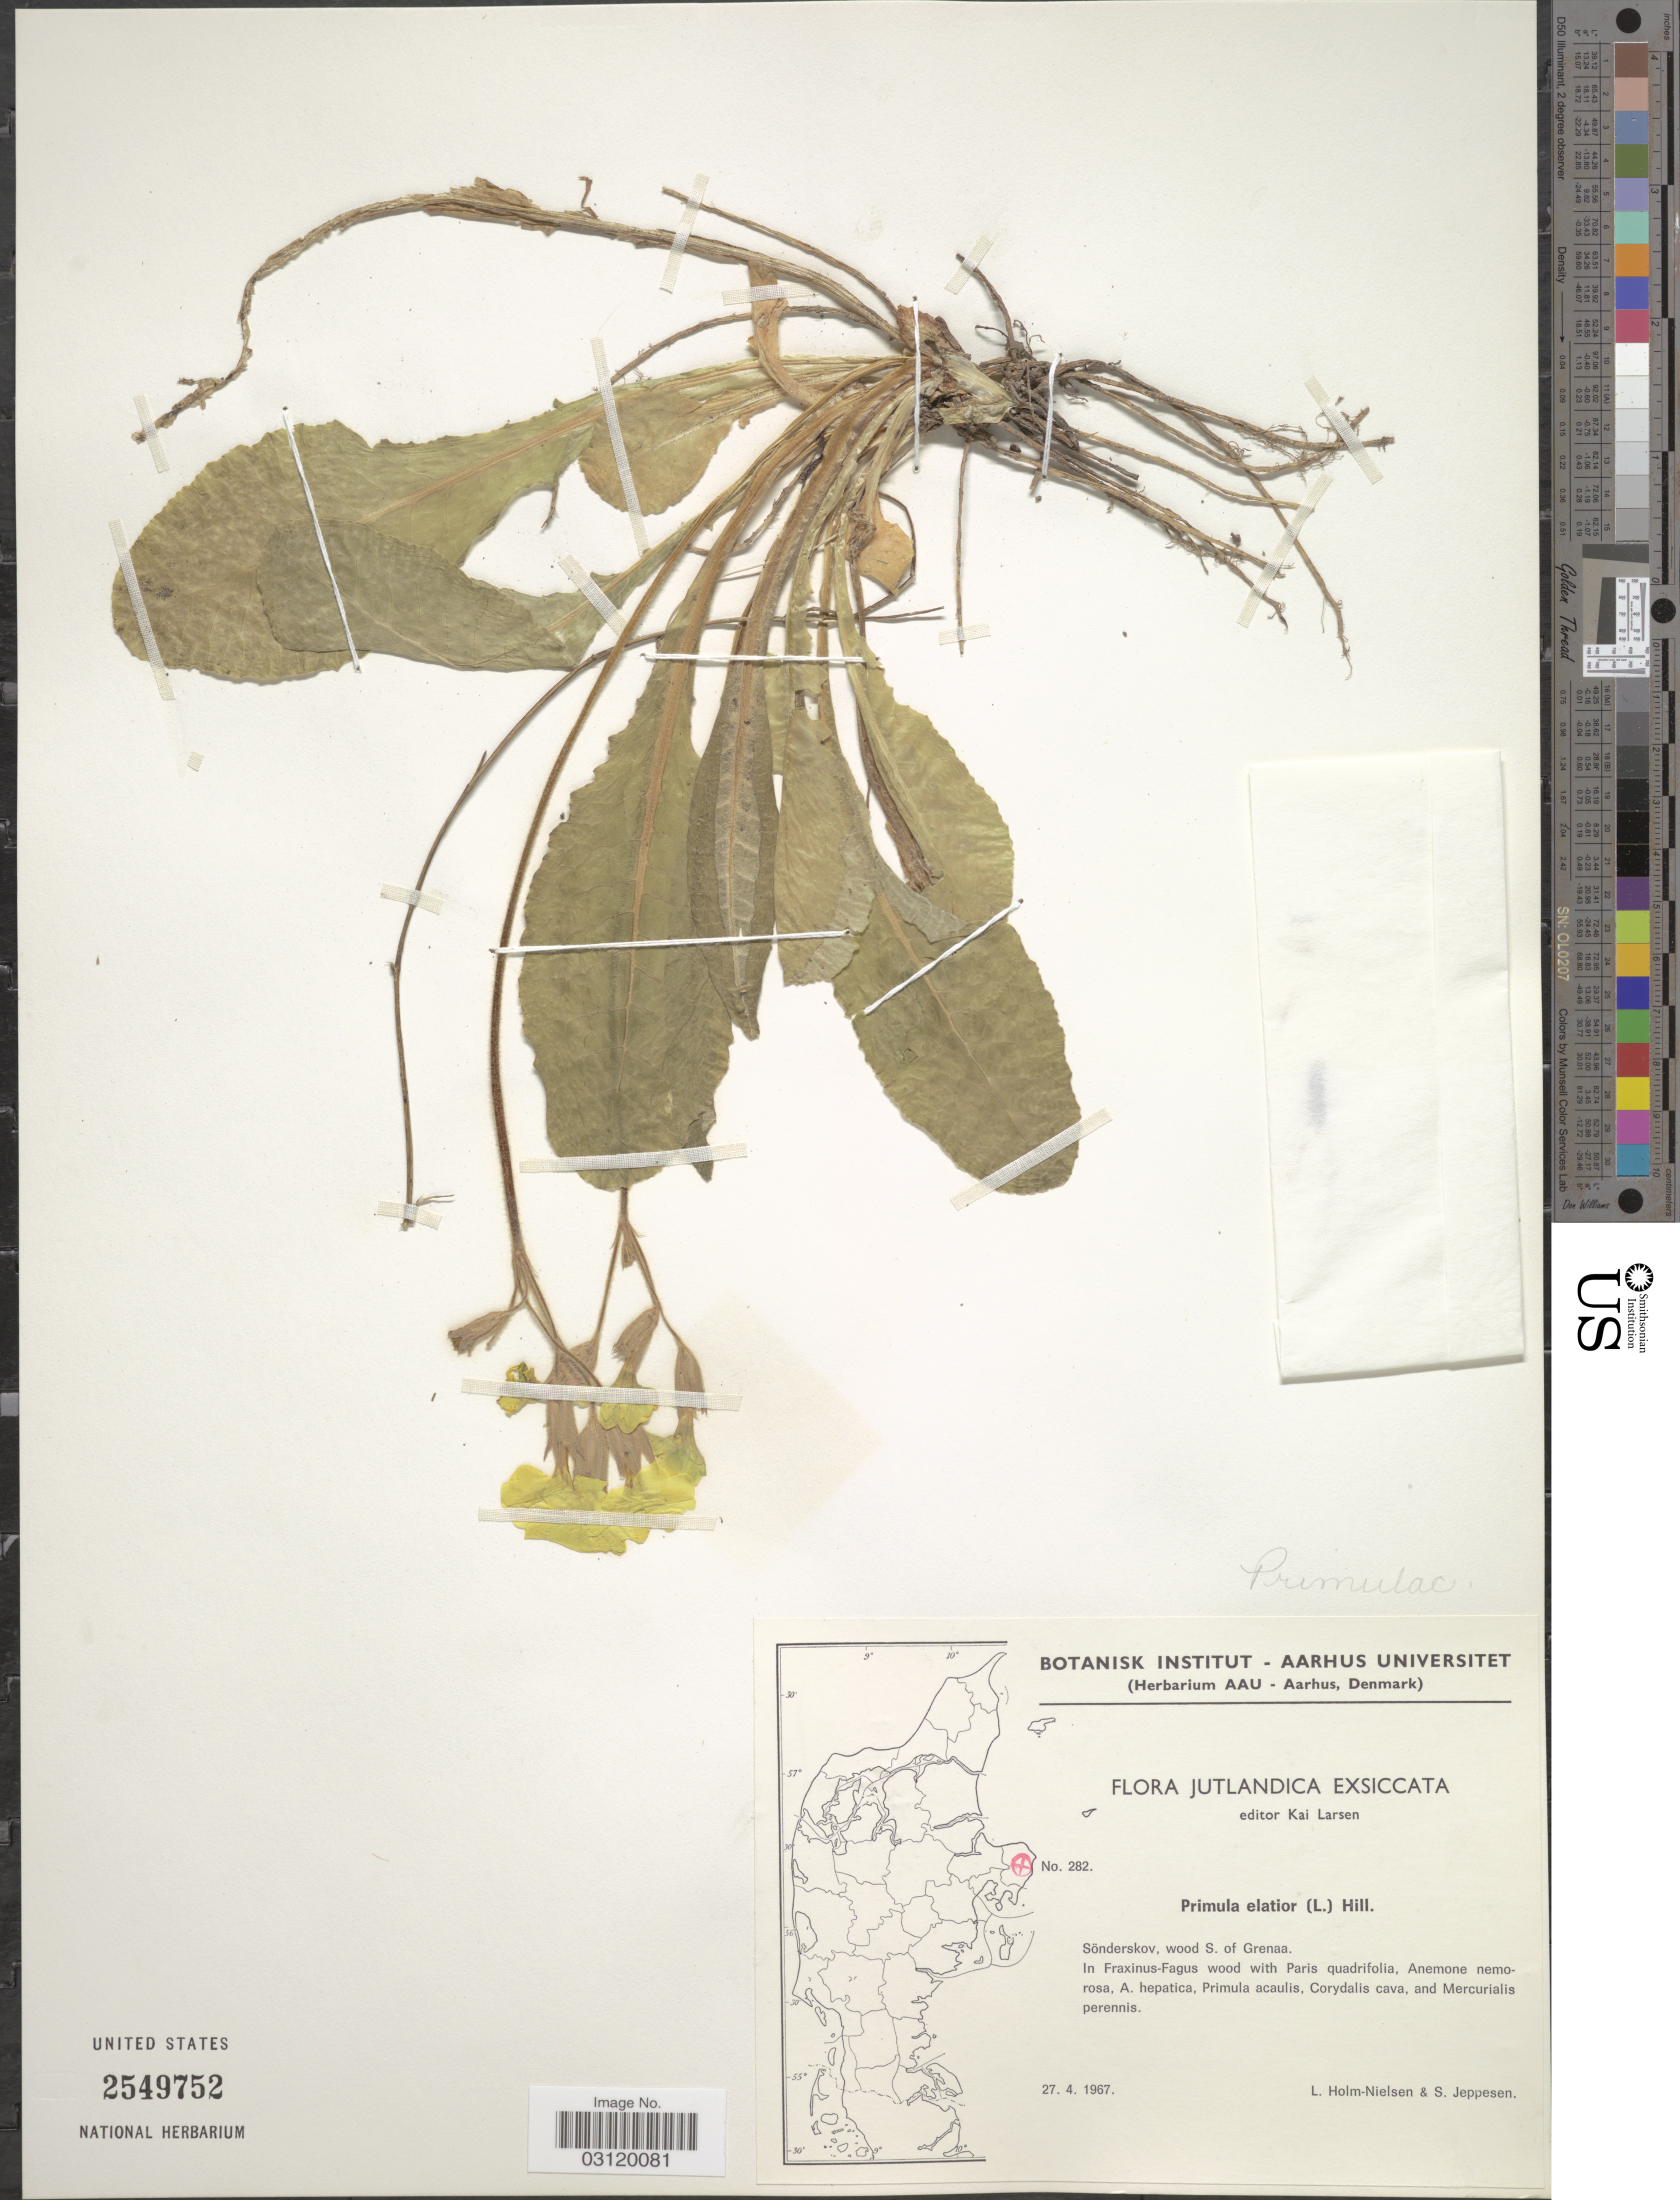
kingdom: Plantae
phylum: Tracheophyta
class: Magnoliopsida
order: Ericales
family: Primulaceae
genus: Primula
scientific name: Primula elatior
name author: (L.) Hill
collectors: L. Holm-Nielsen & S. Jeppesen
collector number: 282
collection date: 1967-04-27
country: Denmark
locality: Jutlandica. Sönderskov, wood S. of Grenaa.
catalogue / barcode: US 2549752